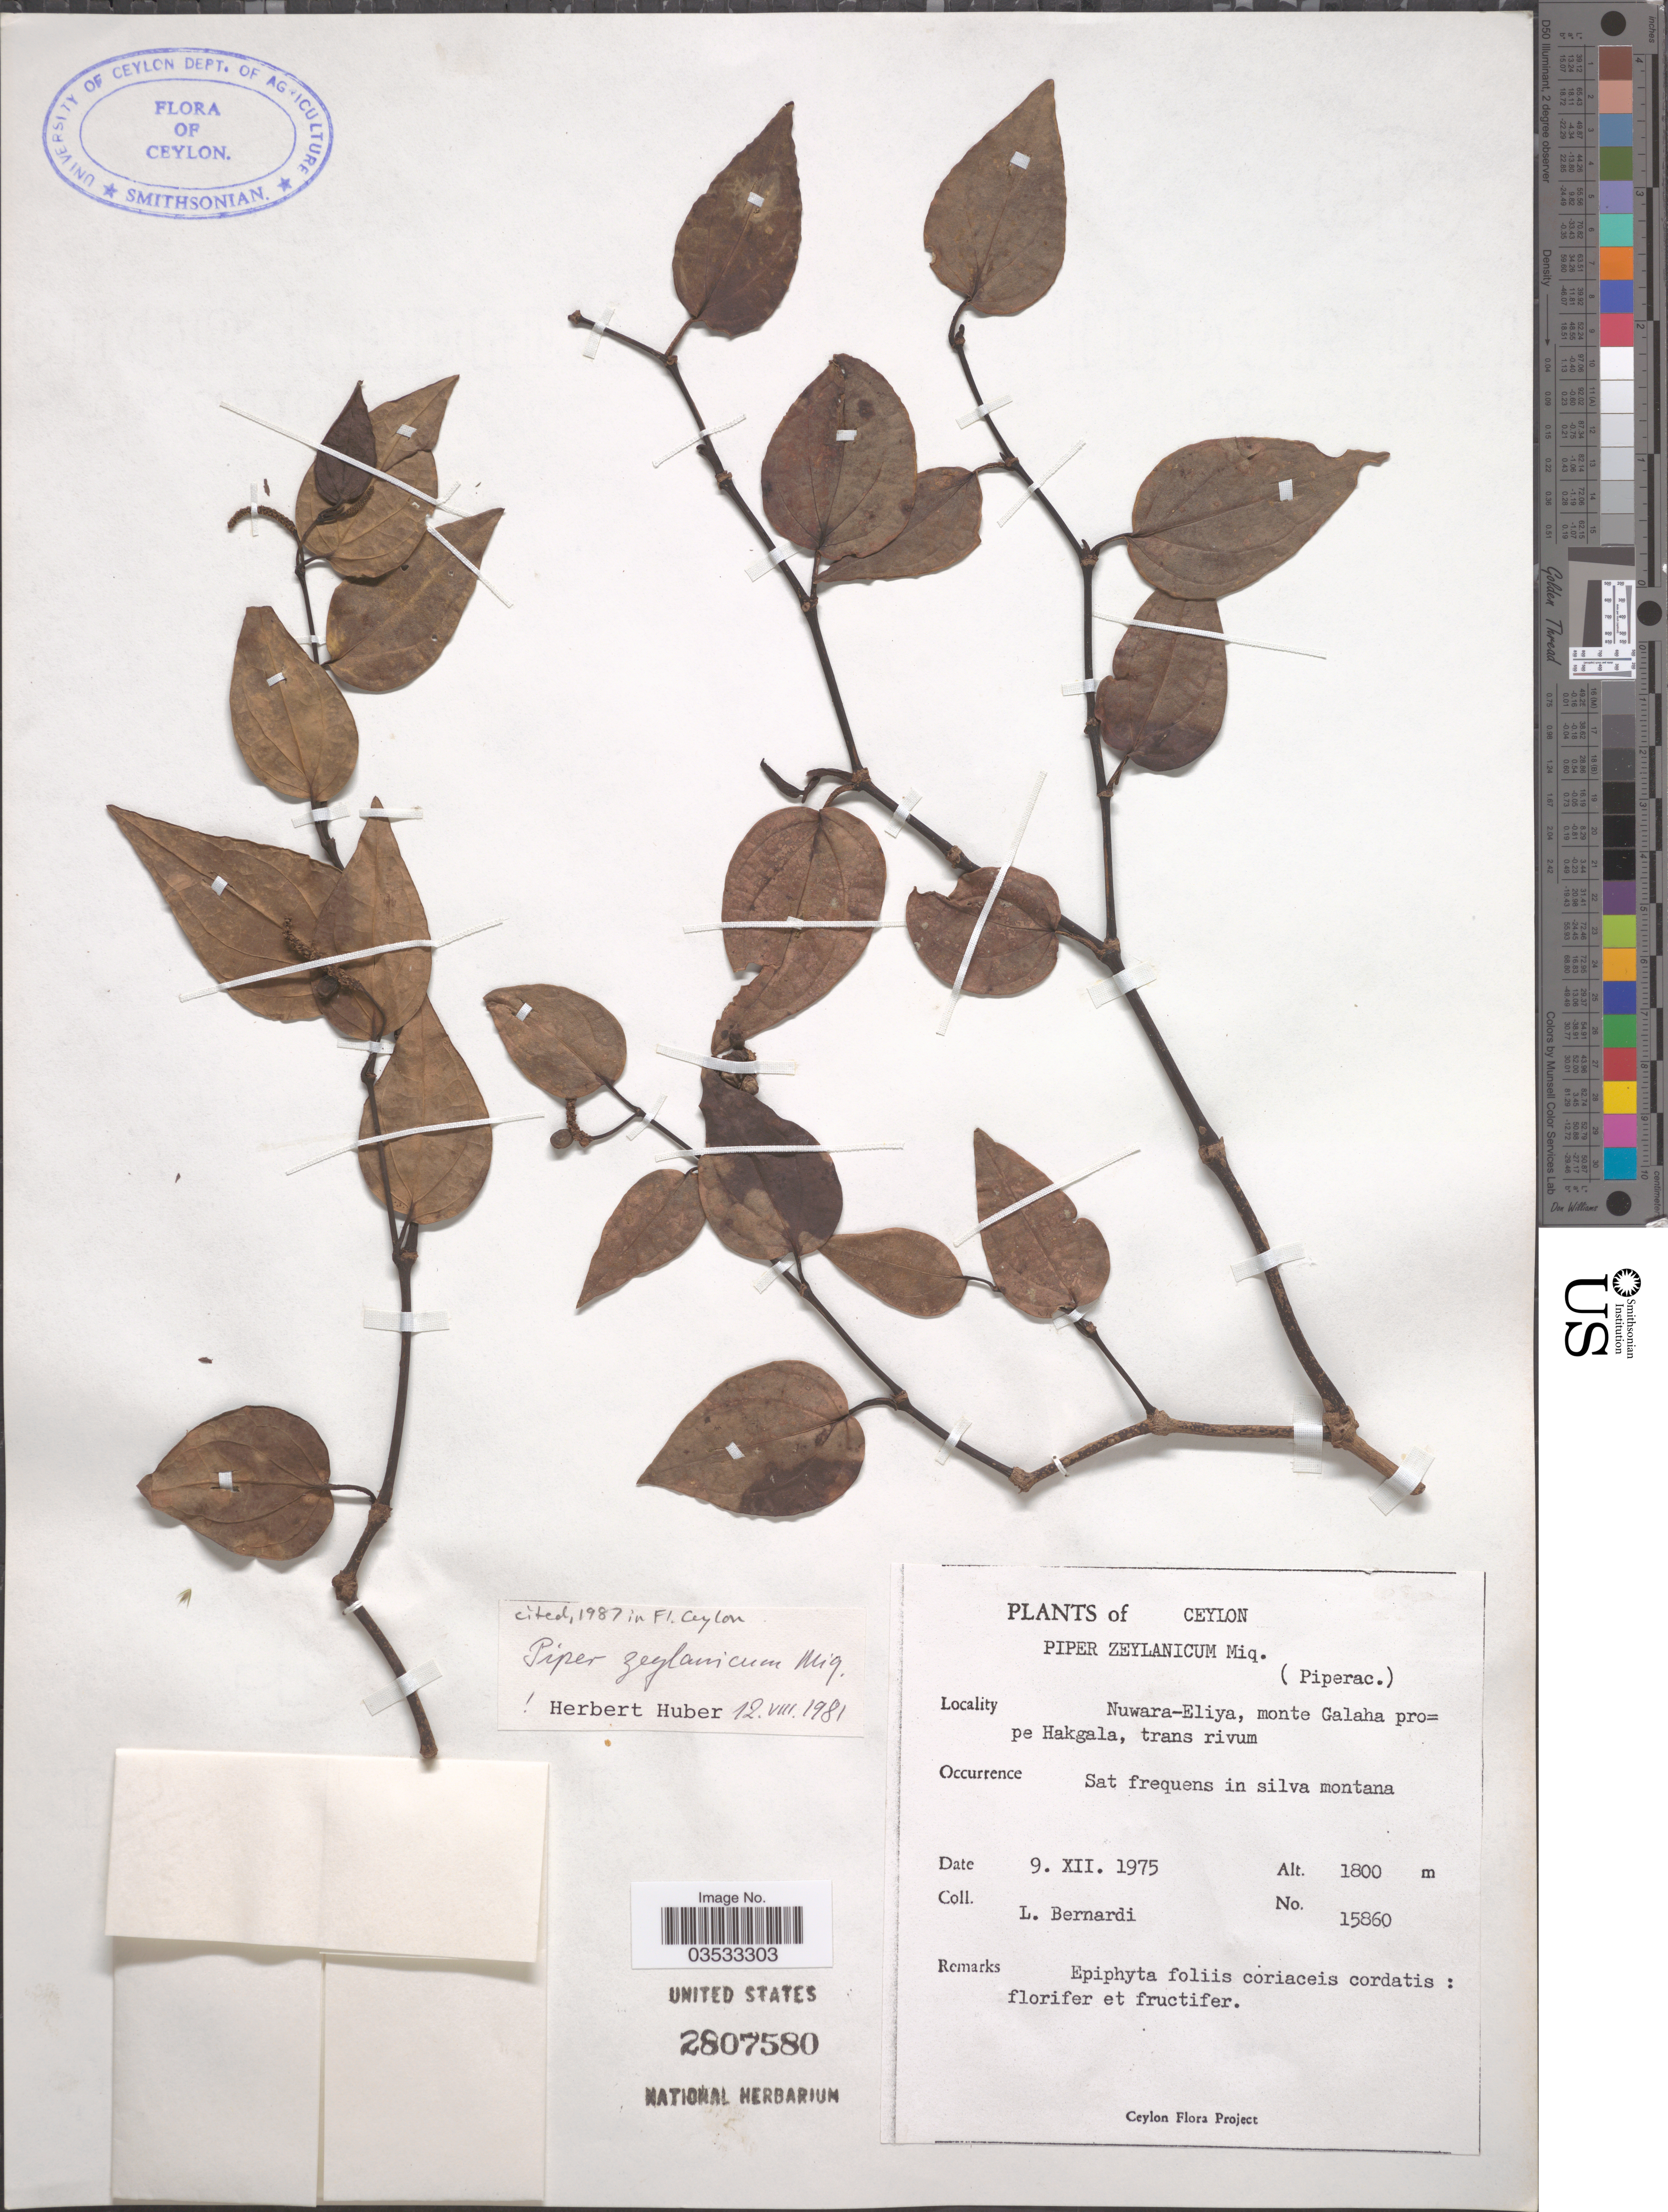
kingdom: Plantae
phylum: Tracheophyta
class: Magnoliopsida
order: Piperales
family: Piperaceae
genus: Piper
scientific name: Piper zeylanicum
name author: Miq.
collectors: L. Bernardi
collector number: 15860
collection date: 1975-12-09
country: Sri Lanka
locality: Ceylon. Nuwara-Eliya, monte Galaha prope Hakgala.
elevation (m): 1800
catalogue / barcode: US 2807580